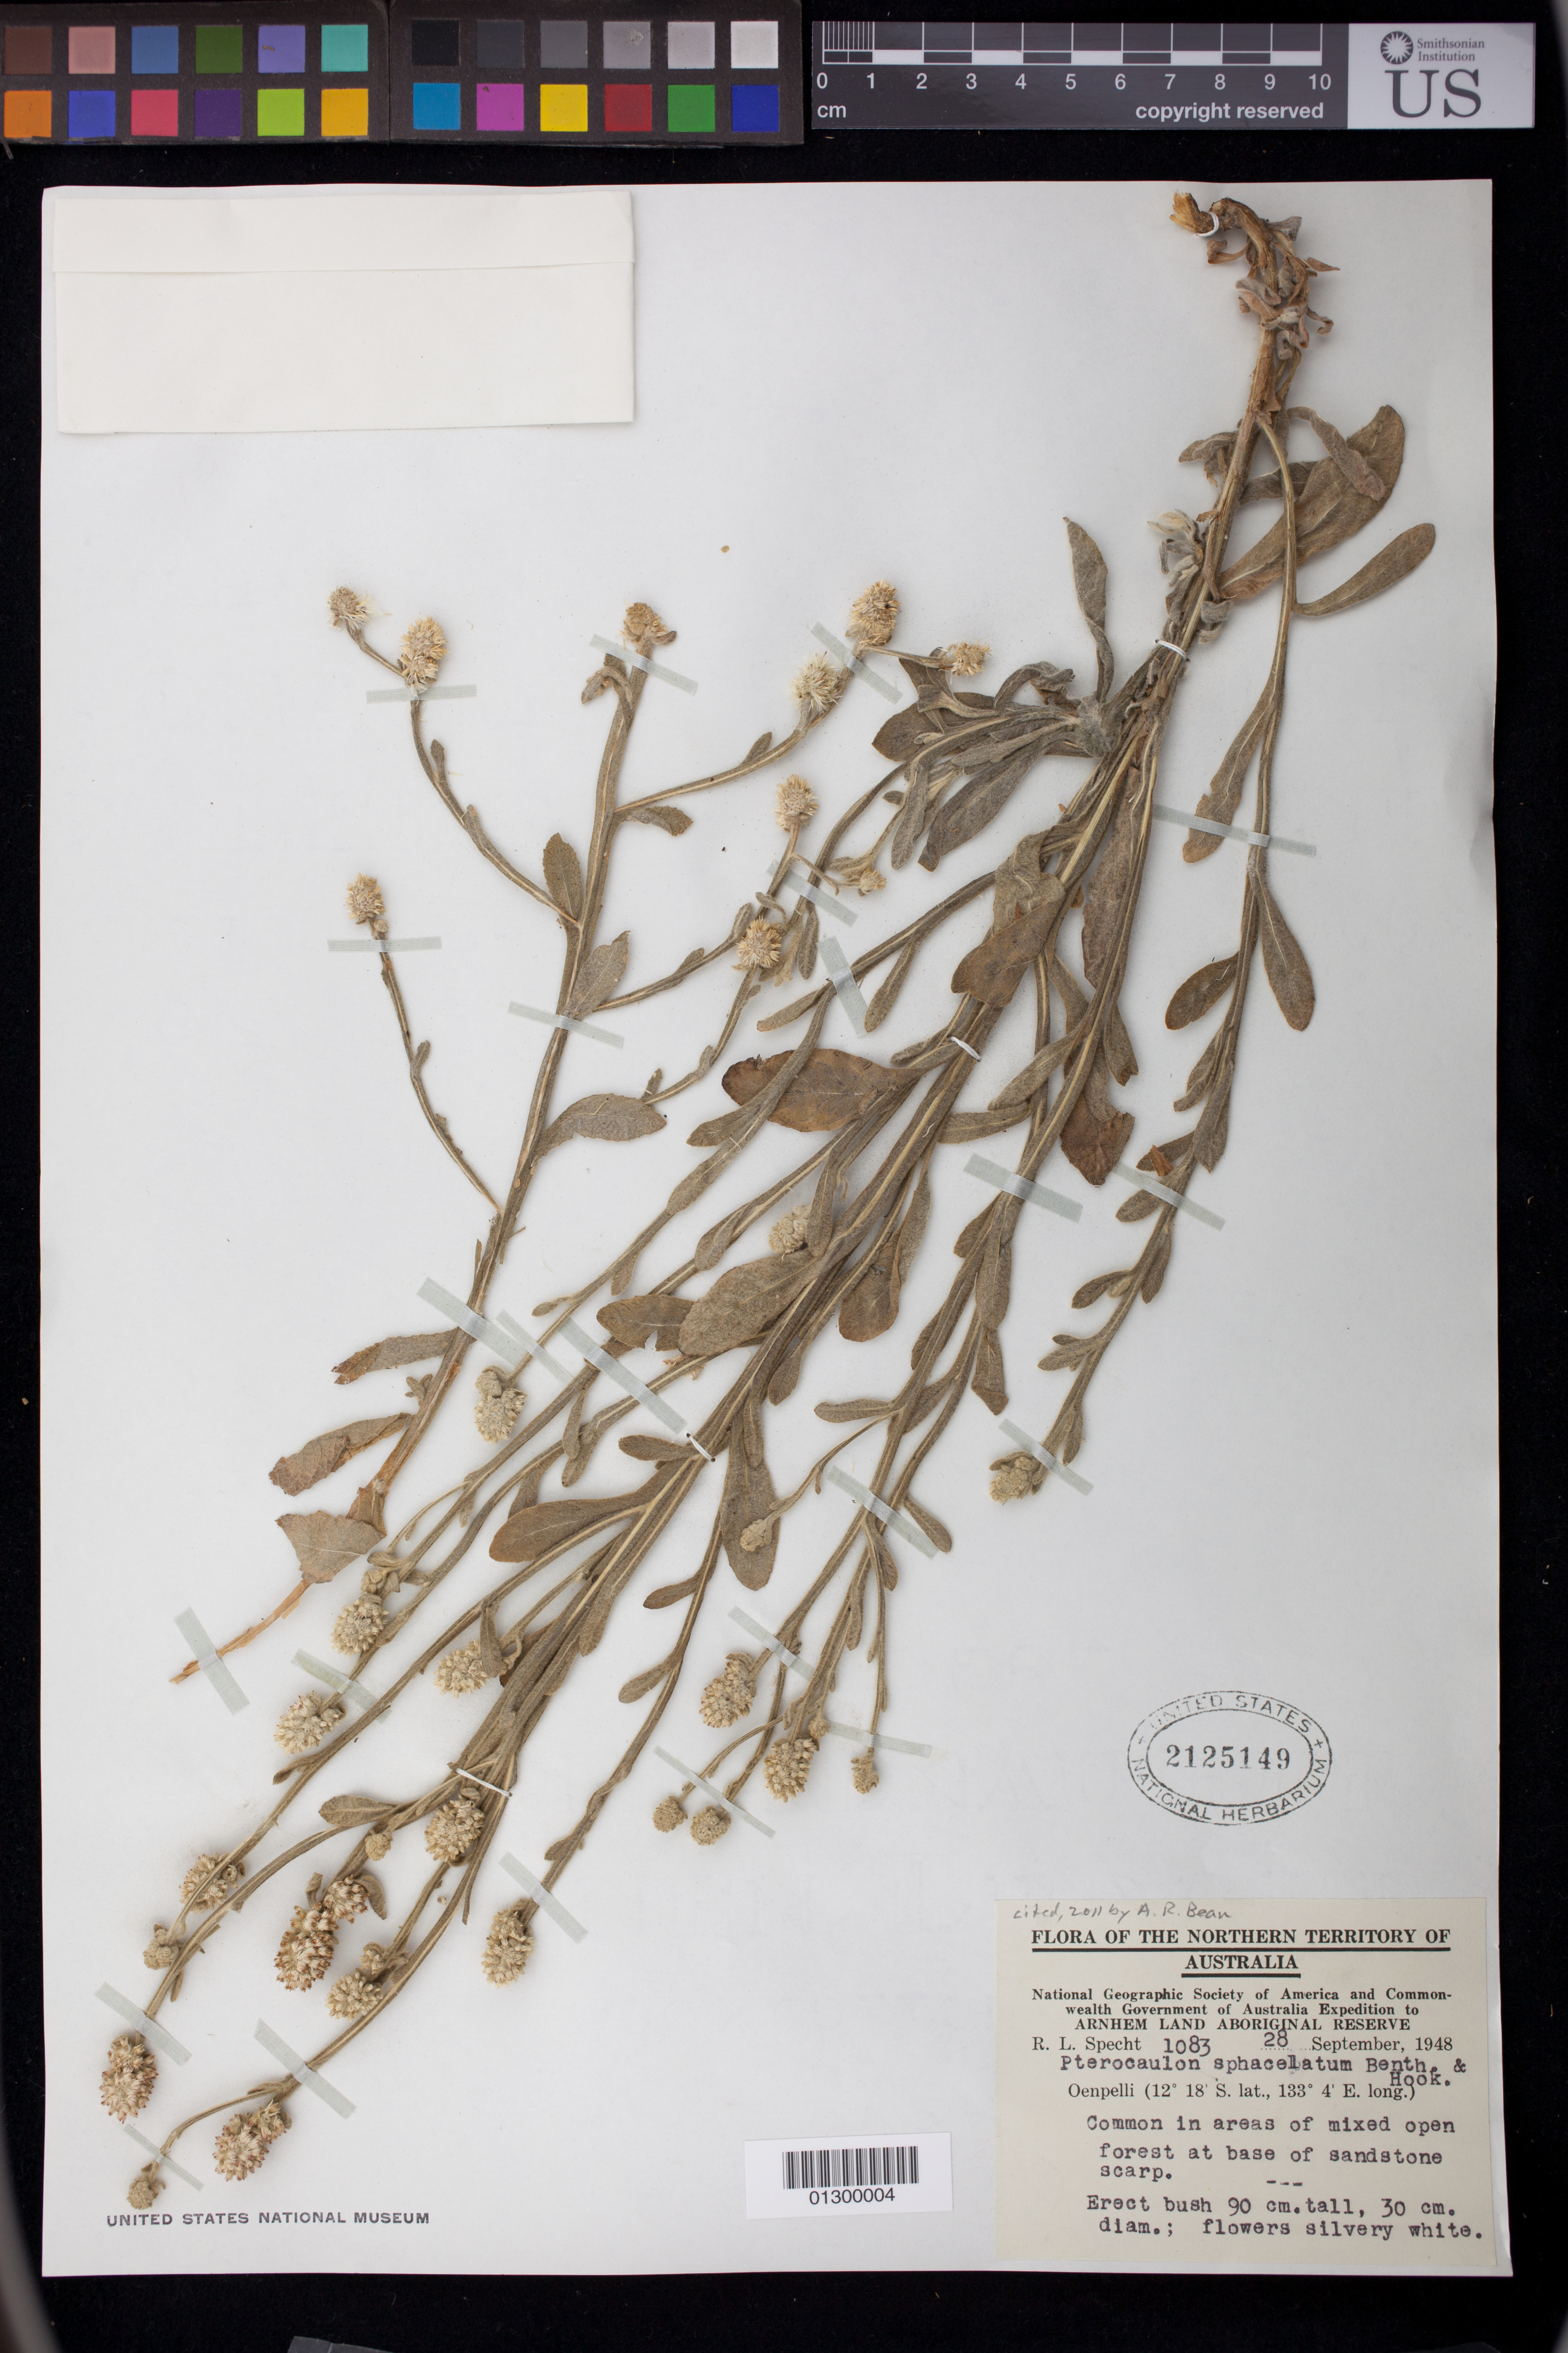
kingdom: Plantae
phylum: Tracheophyta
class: Magnoliopsida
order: Asterales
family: Asteraceae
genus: Pterocaulon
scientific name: Pterocaulon sphacelatum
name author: (Labill.) F. Muell.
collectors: R. L. Specht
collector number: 1083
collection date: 1948-09-28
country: Australia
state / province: Northern Territory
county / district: West Arnhem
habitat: Common in areas of mixed open forest at base of sandstone scarp.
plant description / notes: Erect bush 90 cm. tall, 30 cm. diam.; flowers silvery white.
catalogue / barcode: US 2125149